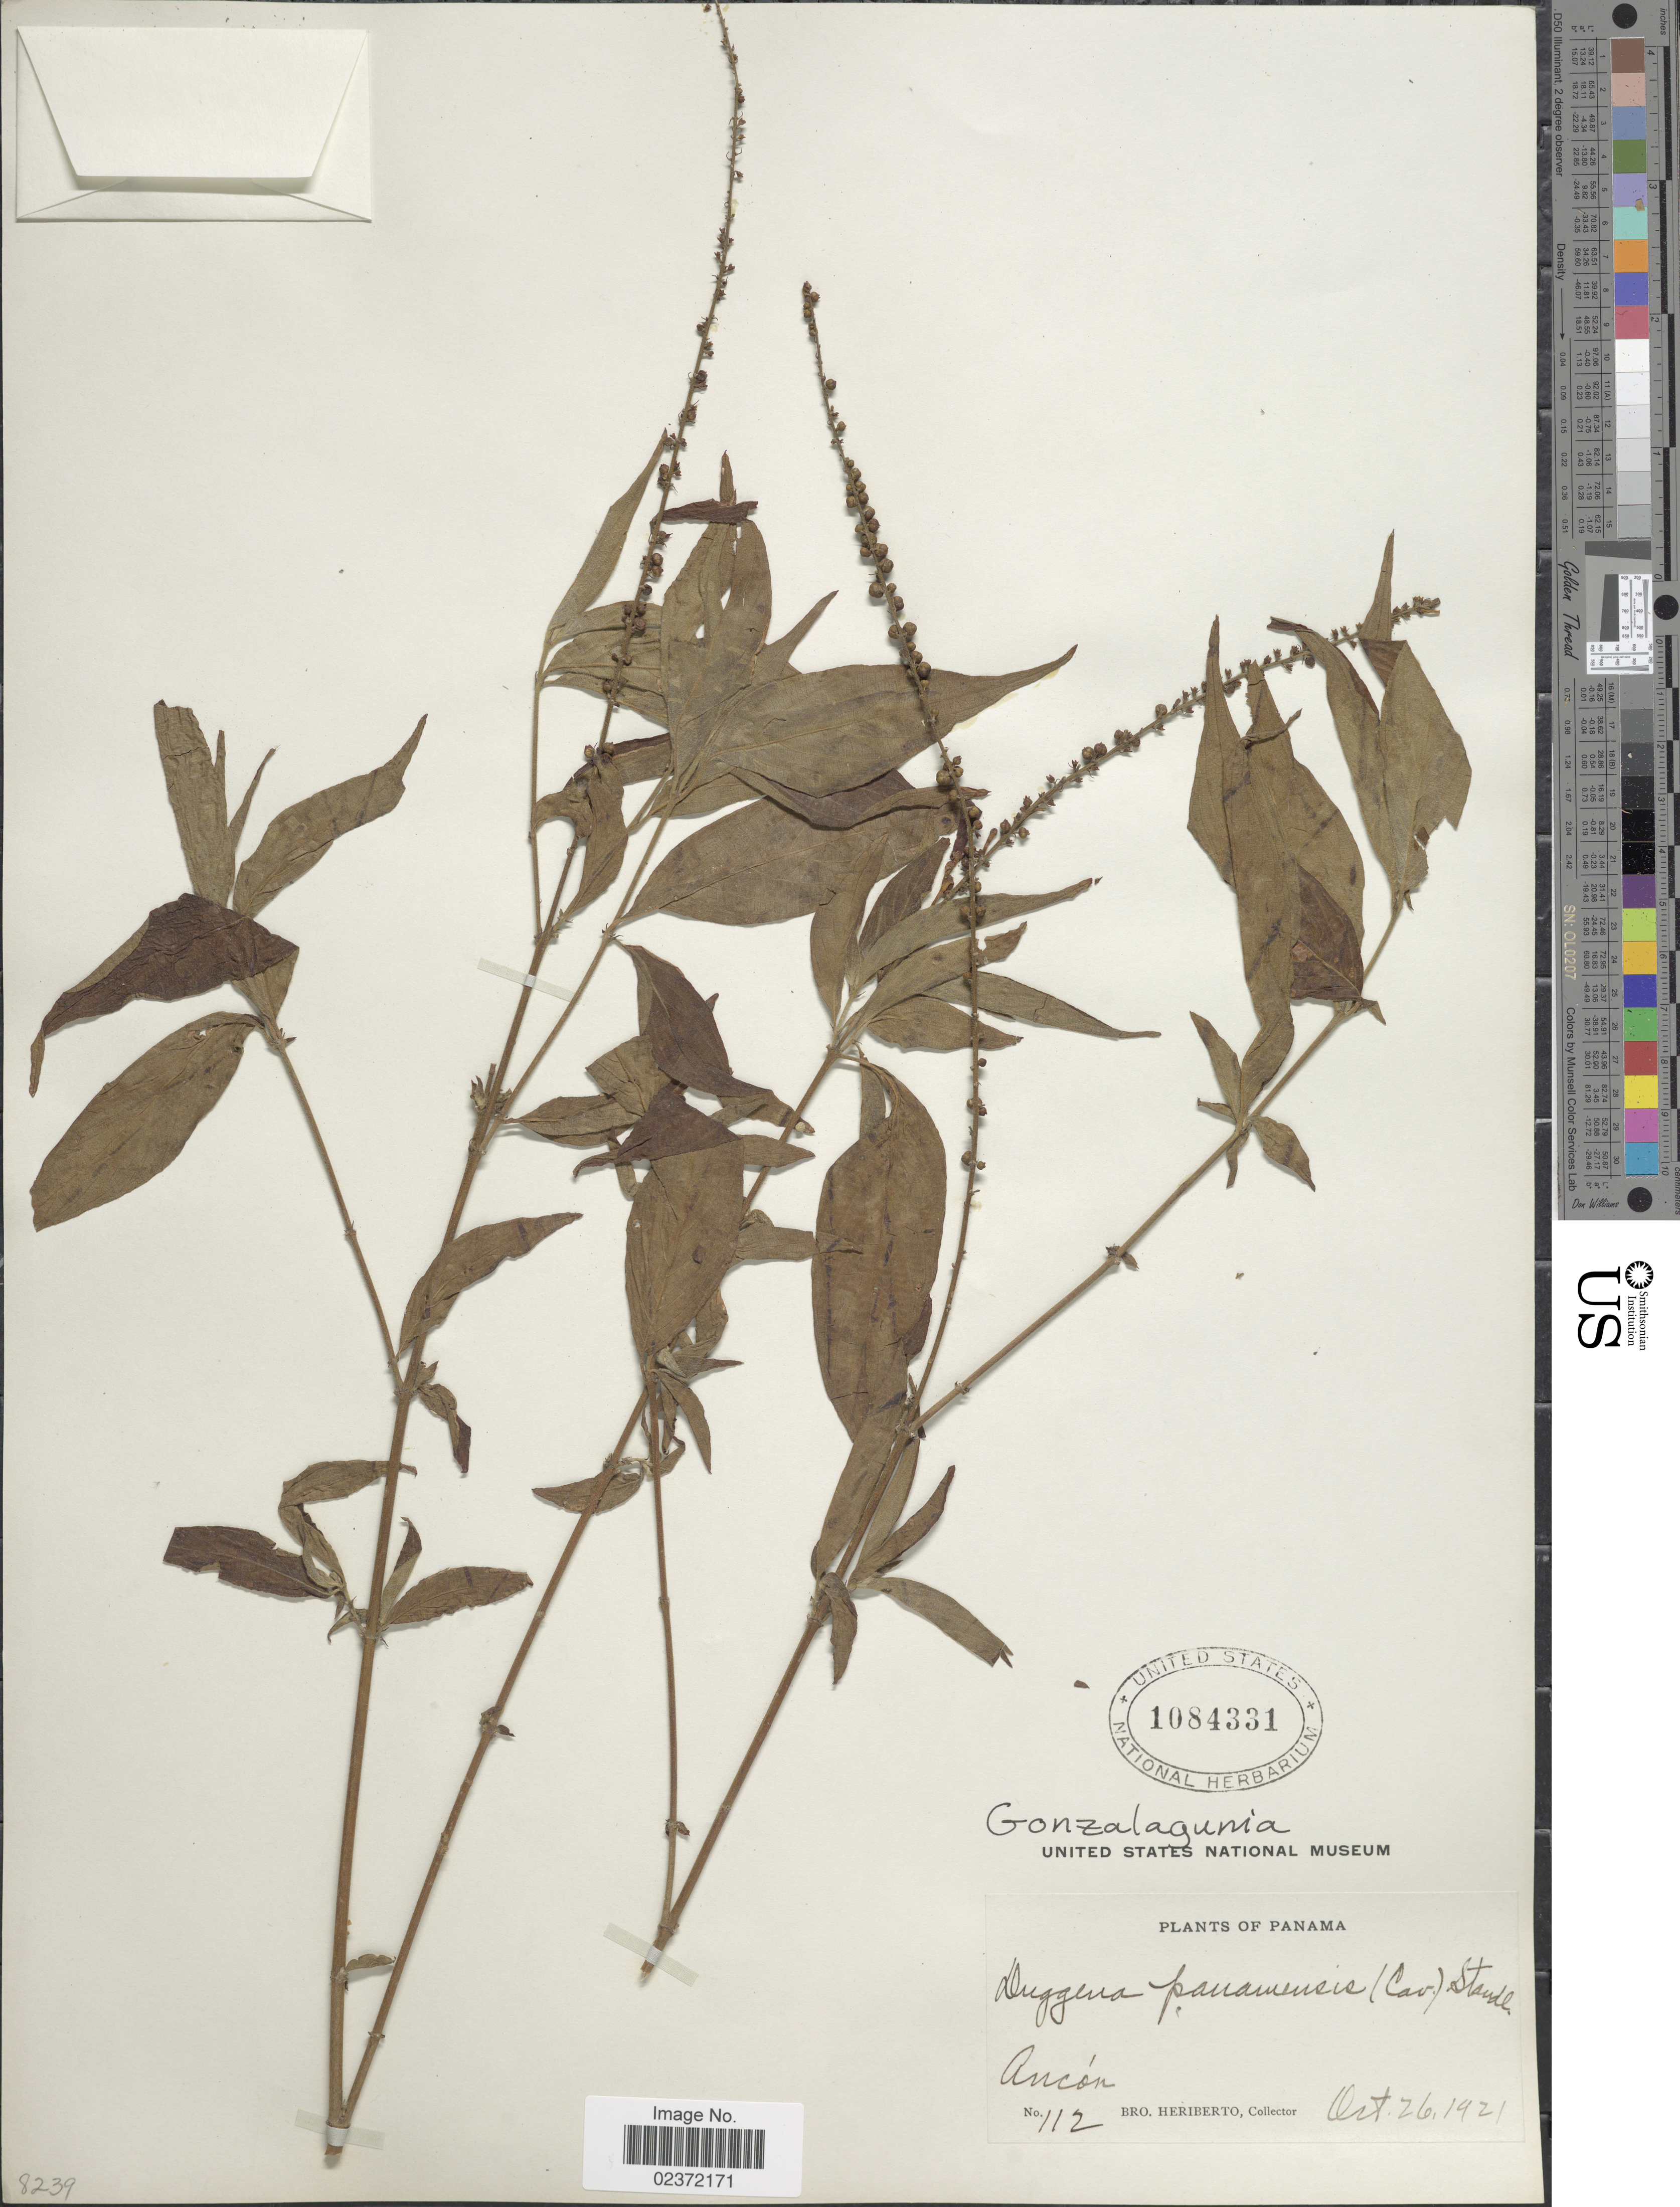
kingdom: Plantae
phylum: Tracheophyta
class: Magnoliopsida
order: Gentianales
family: Rubiaceae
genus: Gonzalagunia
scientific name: Gonzalagunia panamensis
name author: (Cav.) K. Schum.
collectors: B. Herbierto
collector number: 112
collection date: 1921-10-26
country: Panama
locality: Ancon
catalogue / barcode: US 1804331